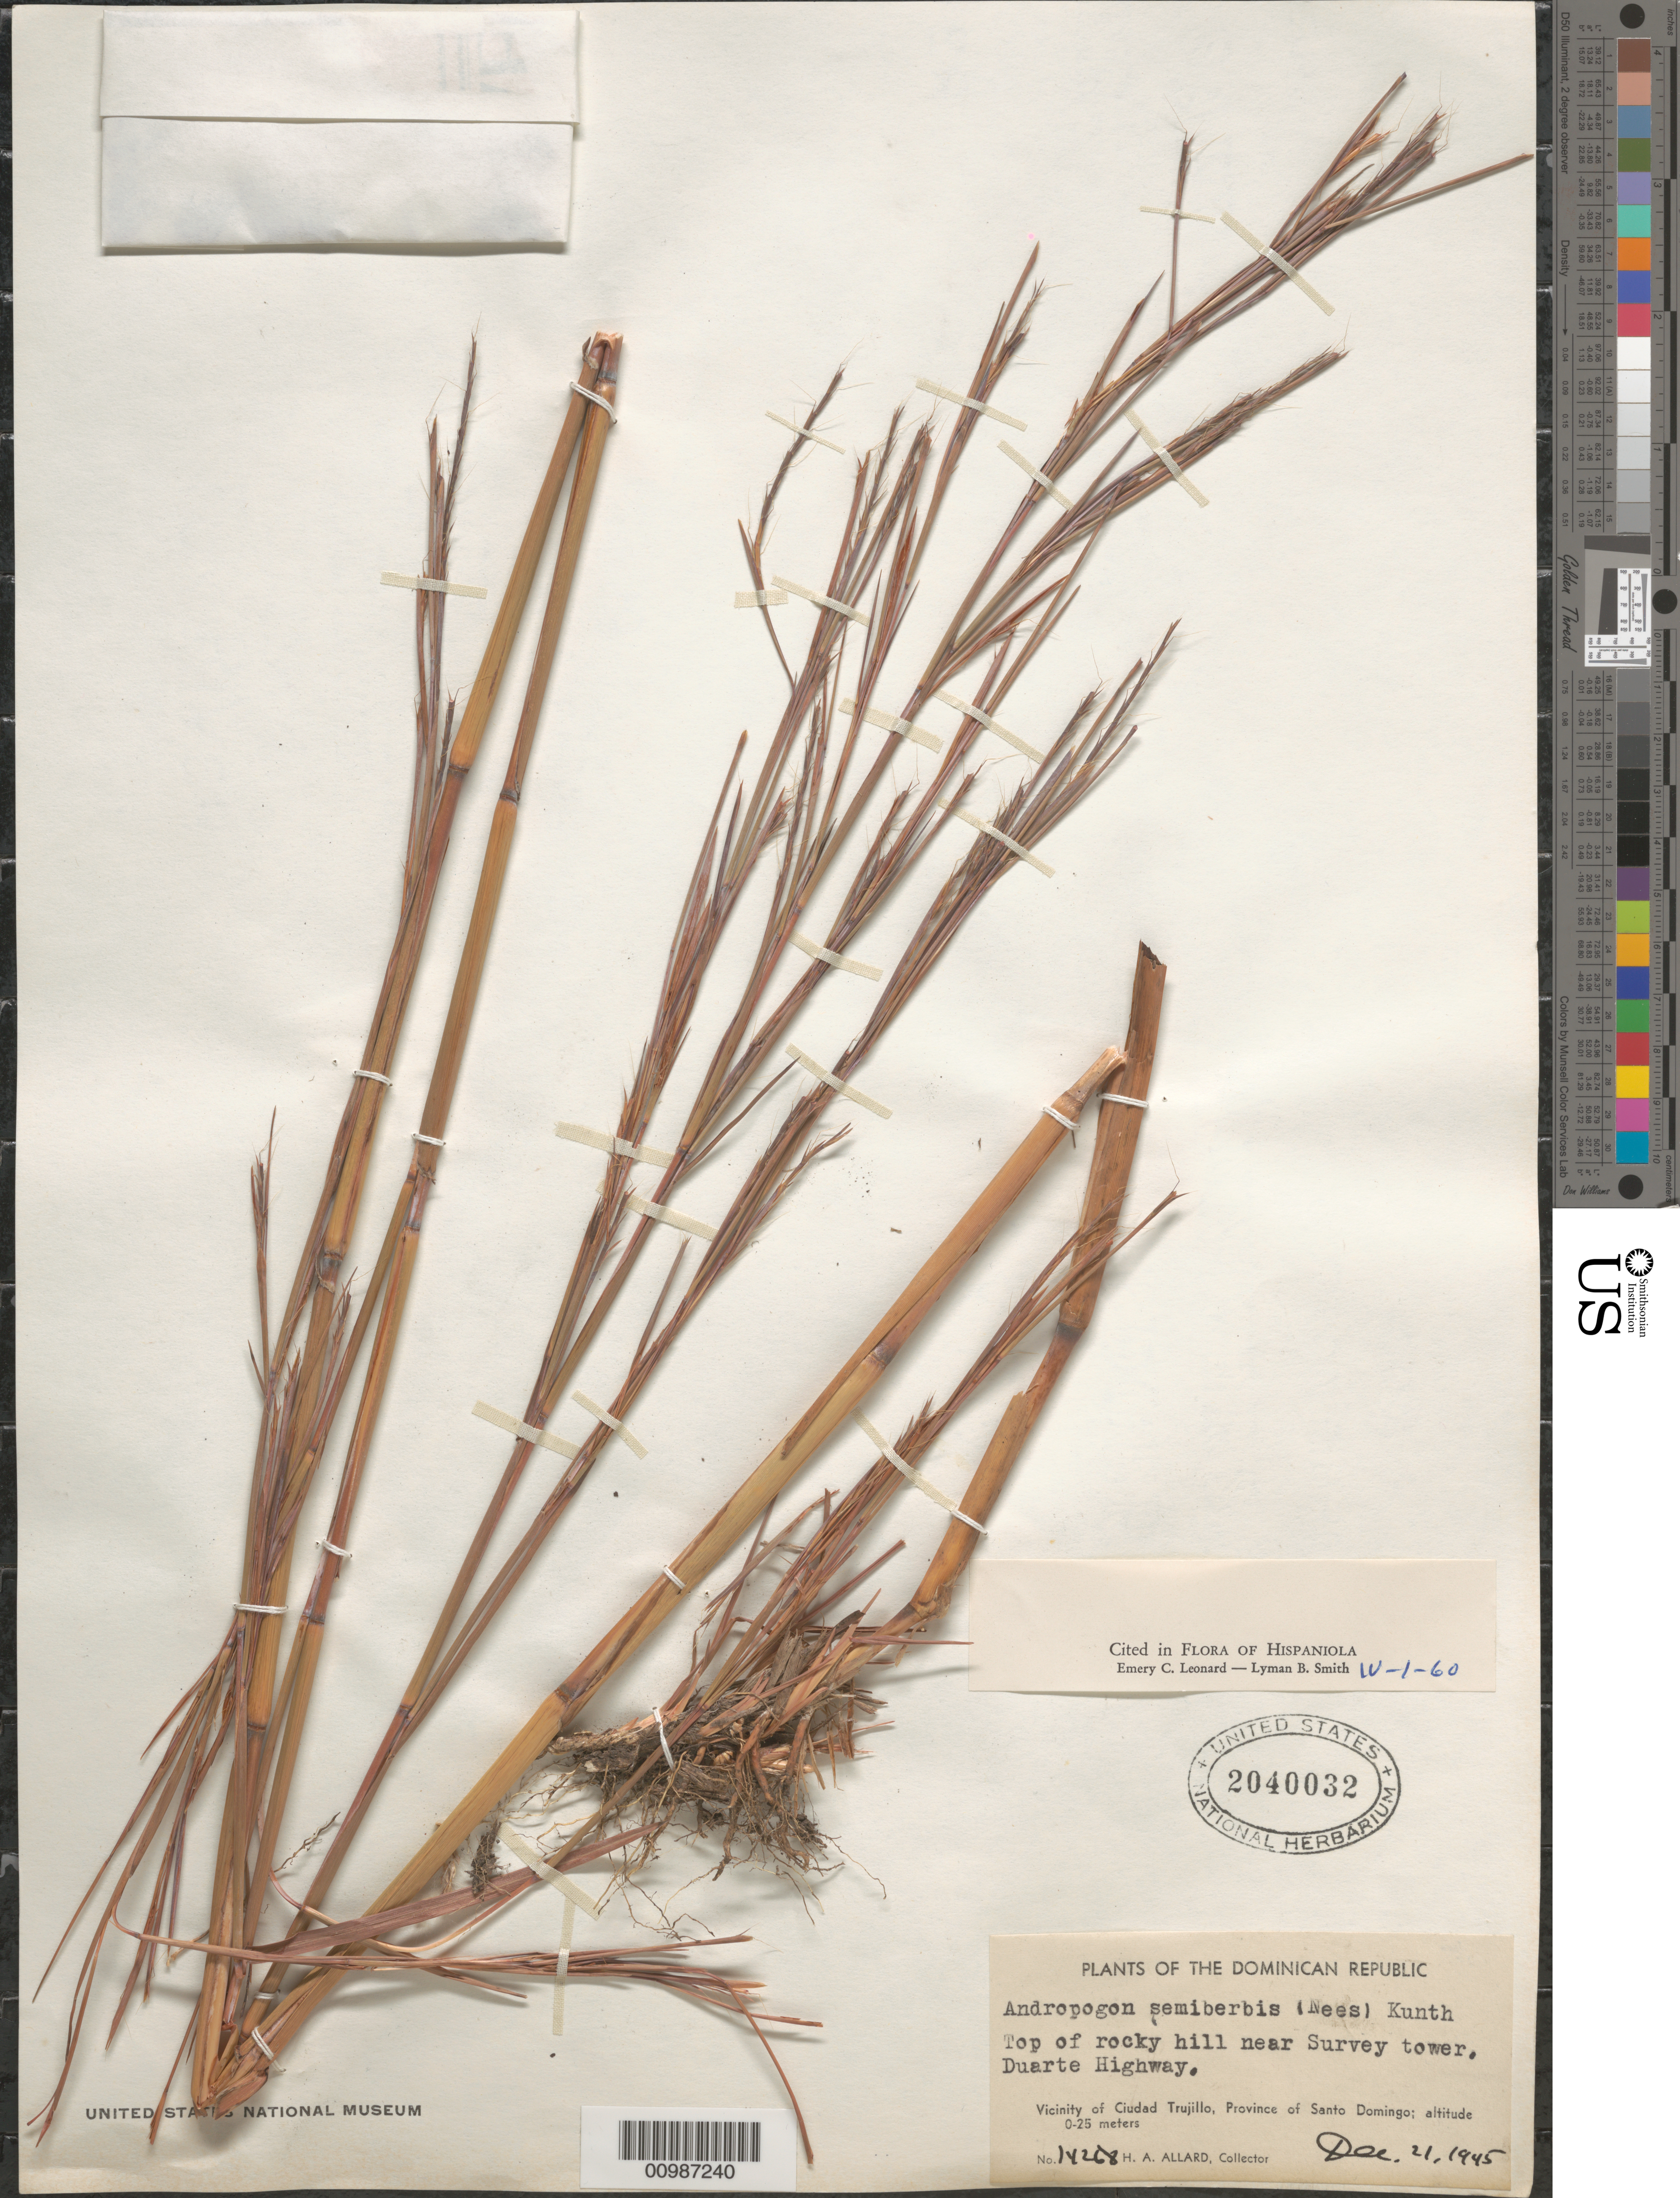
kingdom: Plantae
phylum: Tracheophyta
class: Liliopsida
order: Poales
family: Poaceae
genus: Andropogon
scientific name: Andropogon semiberbis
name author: (Nees) Kunth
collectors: H. A. Allard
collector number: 14268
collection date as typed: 21 Dec 1945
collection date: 1945-12-21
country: Dominican Republic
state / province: Distrito Nacional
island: Hispaniola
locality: near Ciudad Trujillo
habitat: top of rocky hill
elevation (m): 0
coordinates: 0 N, 0 E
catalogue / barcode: US 2040032